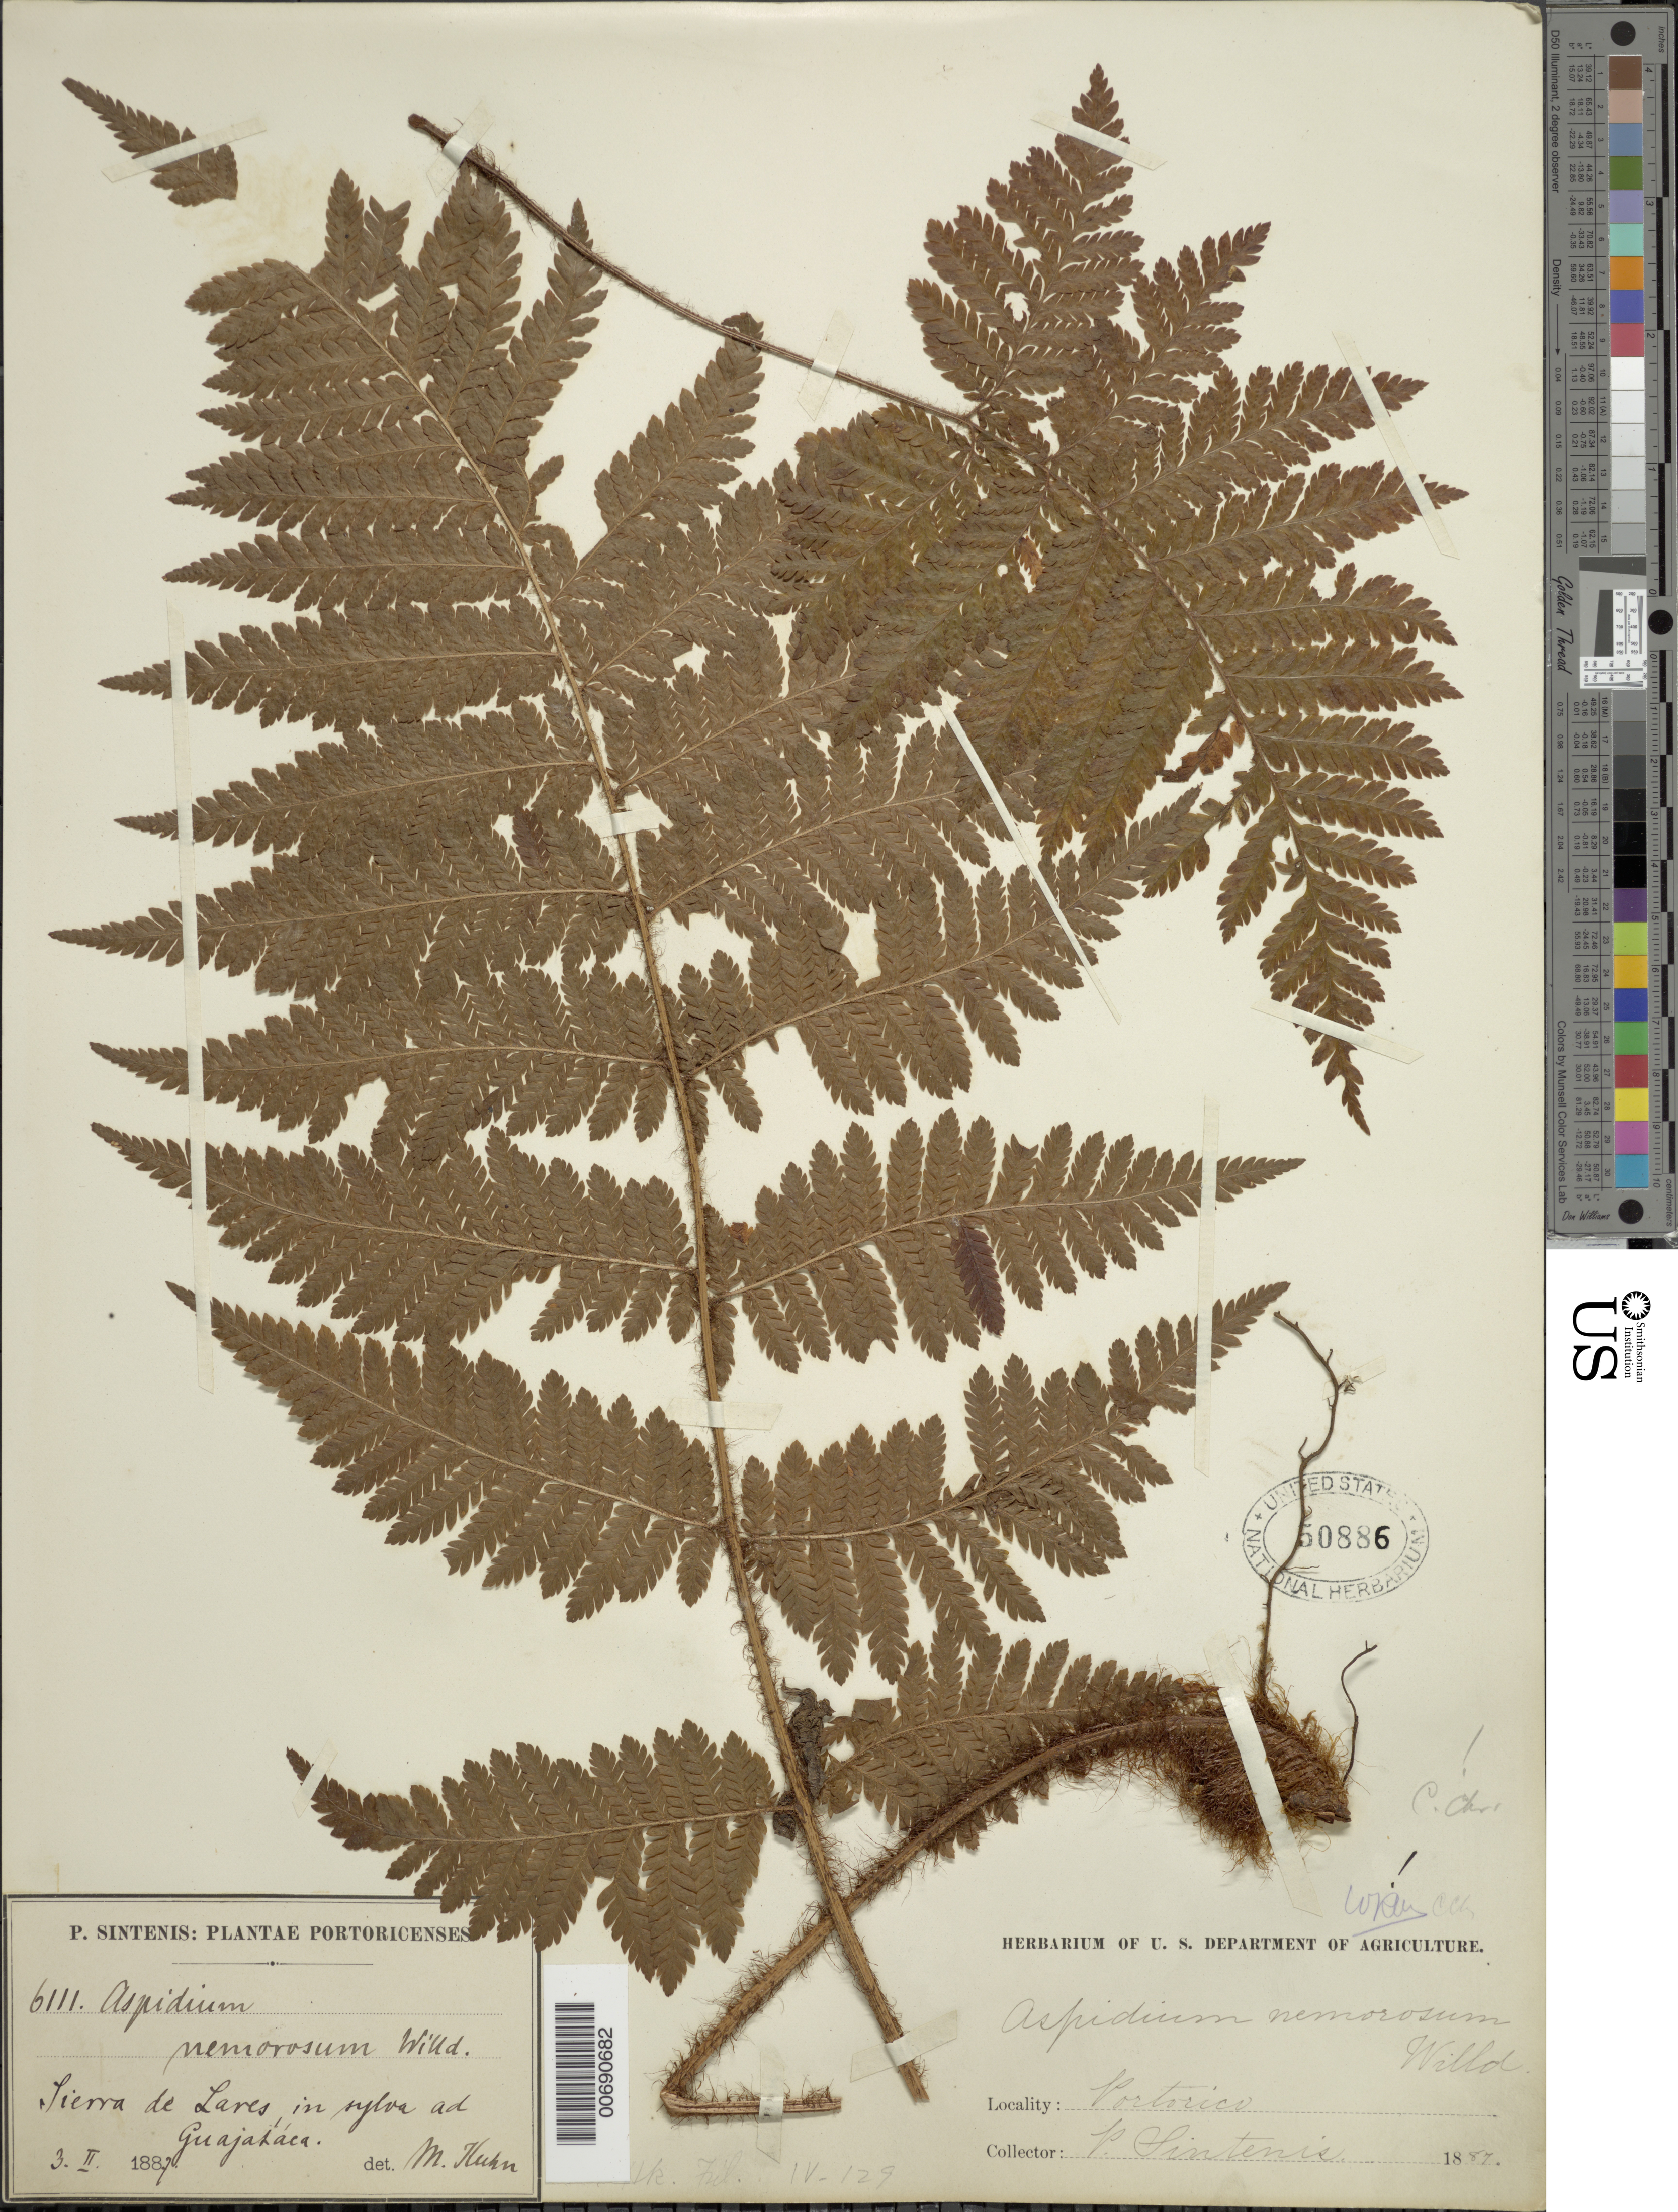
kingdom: Plantae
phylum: Tracheophyta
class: Polypodiopsida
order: Polypodiales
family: Dryopteridaceae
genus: Ctenitis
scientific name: Ctenitis nemorosa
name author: (Willd.) Ching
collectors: P. Sintenis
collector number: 6111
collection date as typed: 03 Feb 1887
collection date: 1887-02-03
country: Puerto Rico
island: Greater Antilles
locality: Sierra de Lares.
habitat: in sylva ad Guajataca.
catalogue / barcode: US 50886